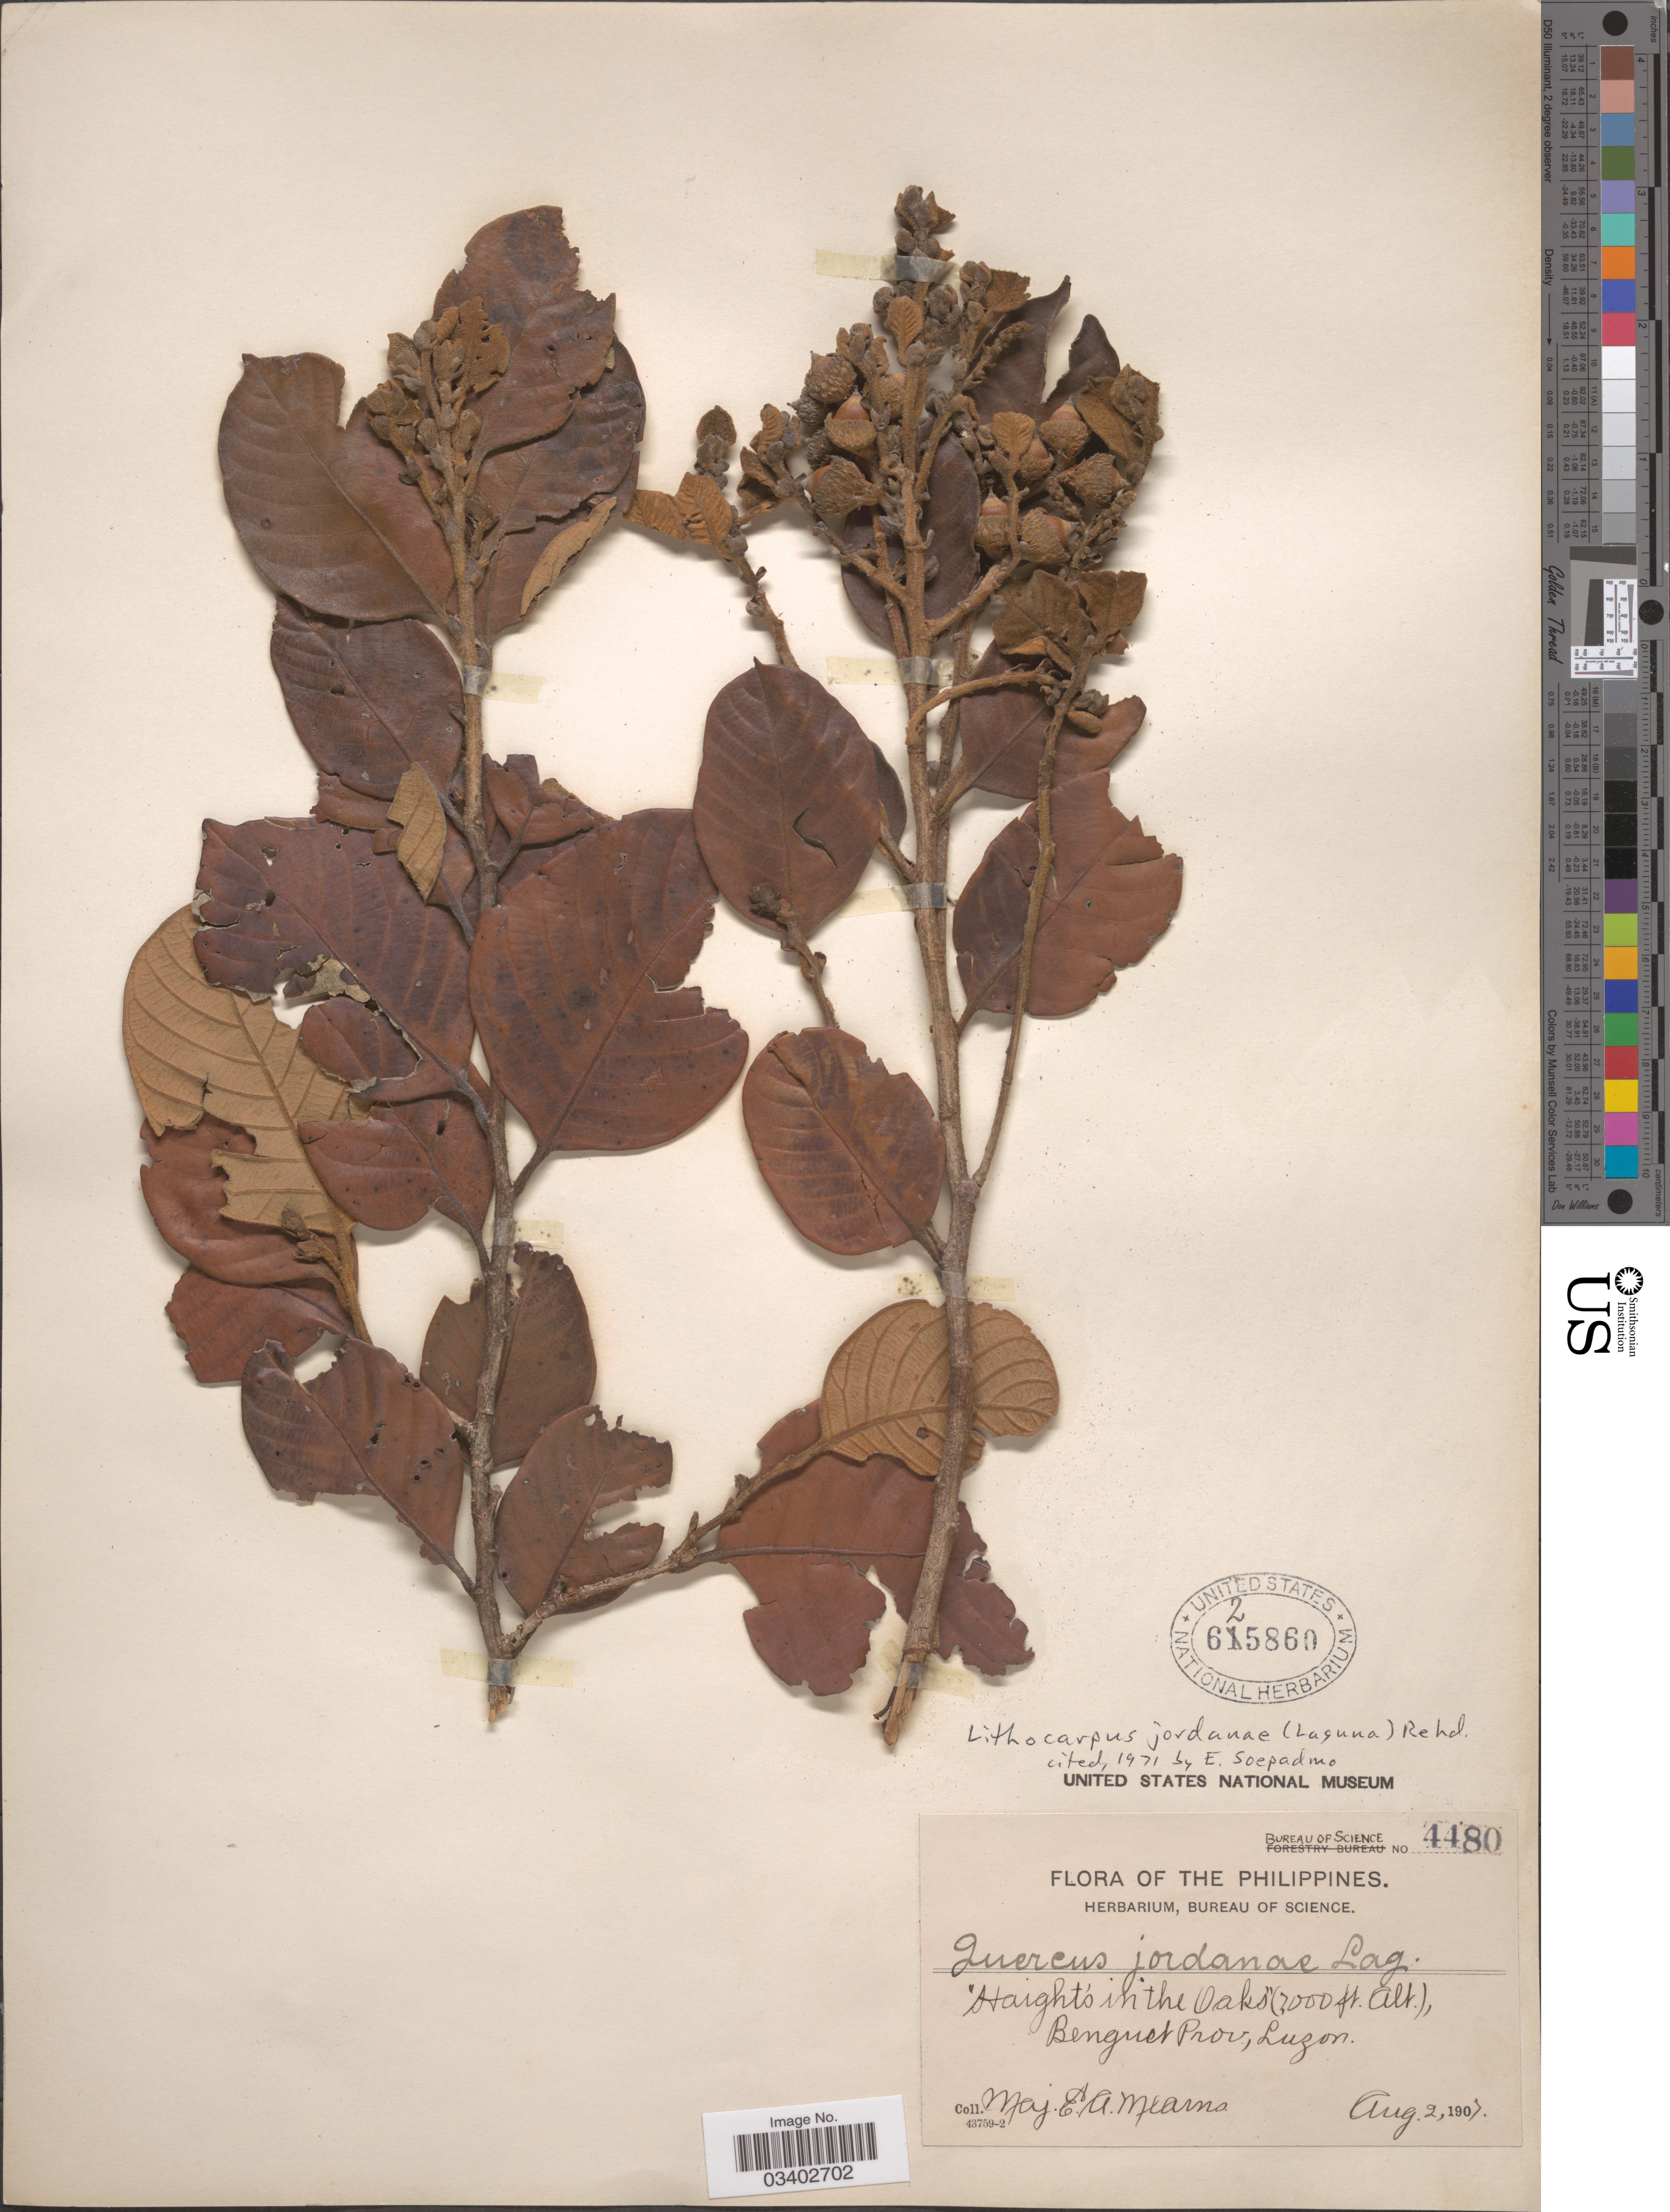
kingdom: Plantae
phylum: Tracheophyta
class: Magnoliopsida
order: Fagales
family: Fagaceae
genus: Lithocarpus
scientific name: Lithocarpus jordanae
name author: (Villanueva) Rehder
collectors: E. A. Mearns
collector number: Bureau of Science 4480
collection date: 1907-08-02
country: Philippines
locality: Haight's in the Oaks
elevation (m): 914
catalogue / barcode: US 625860